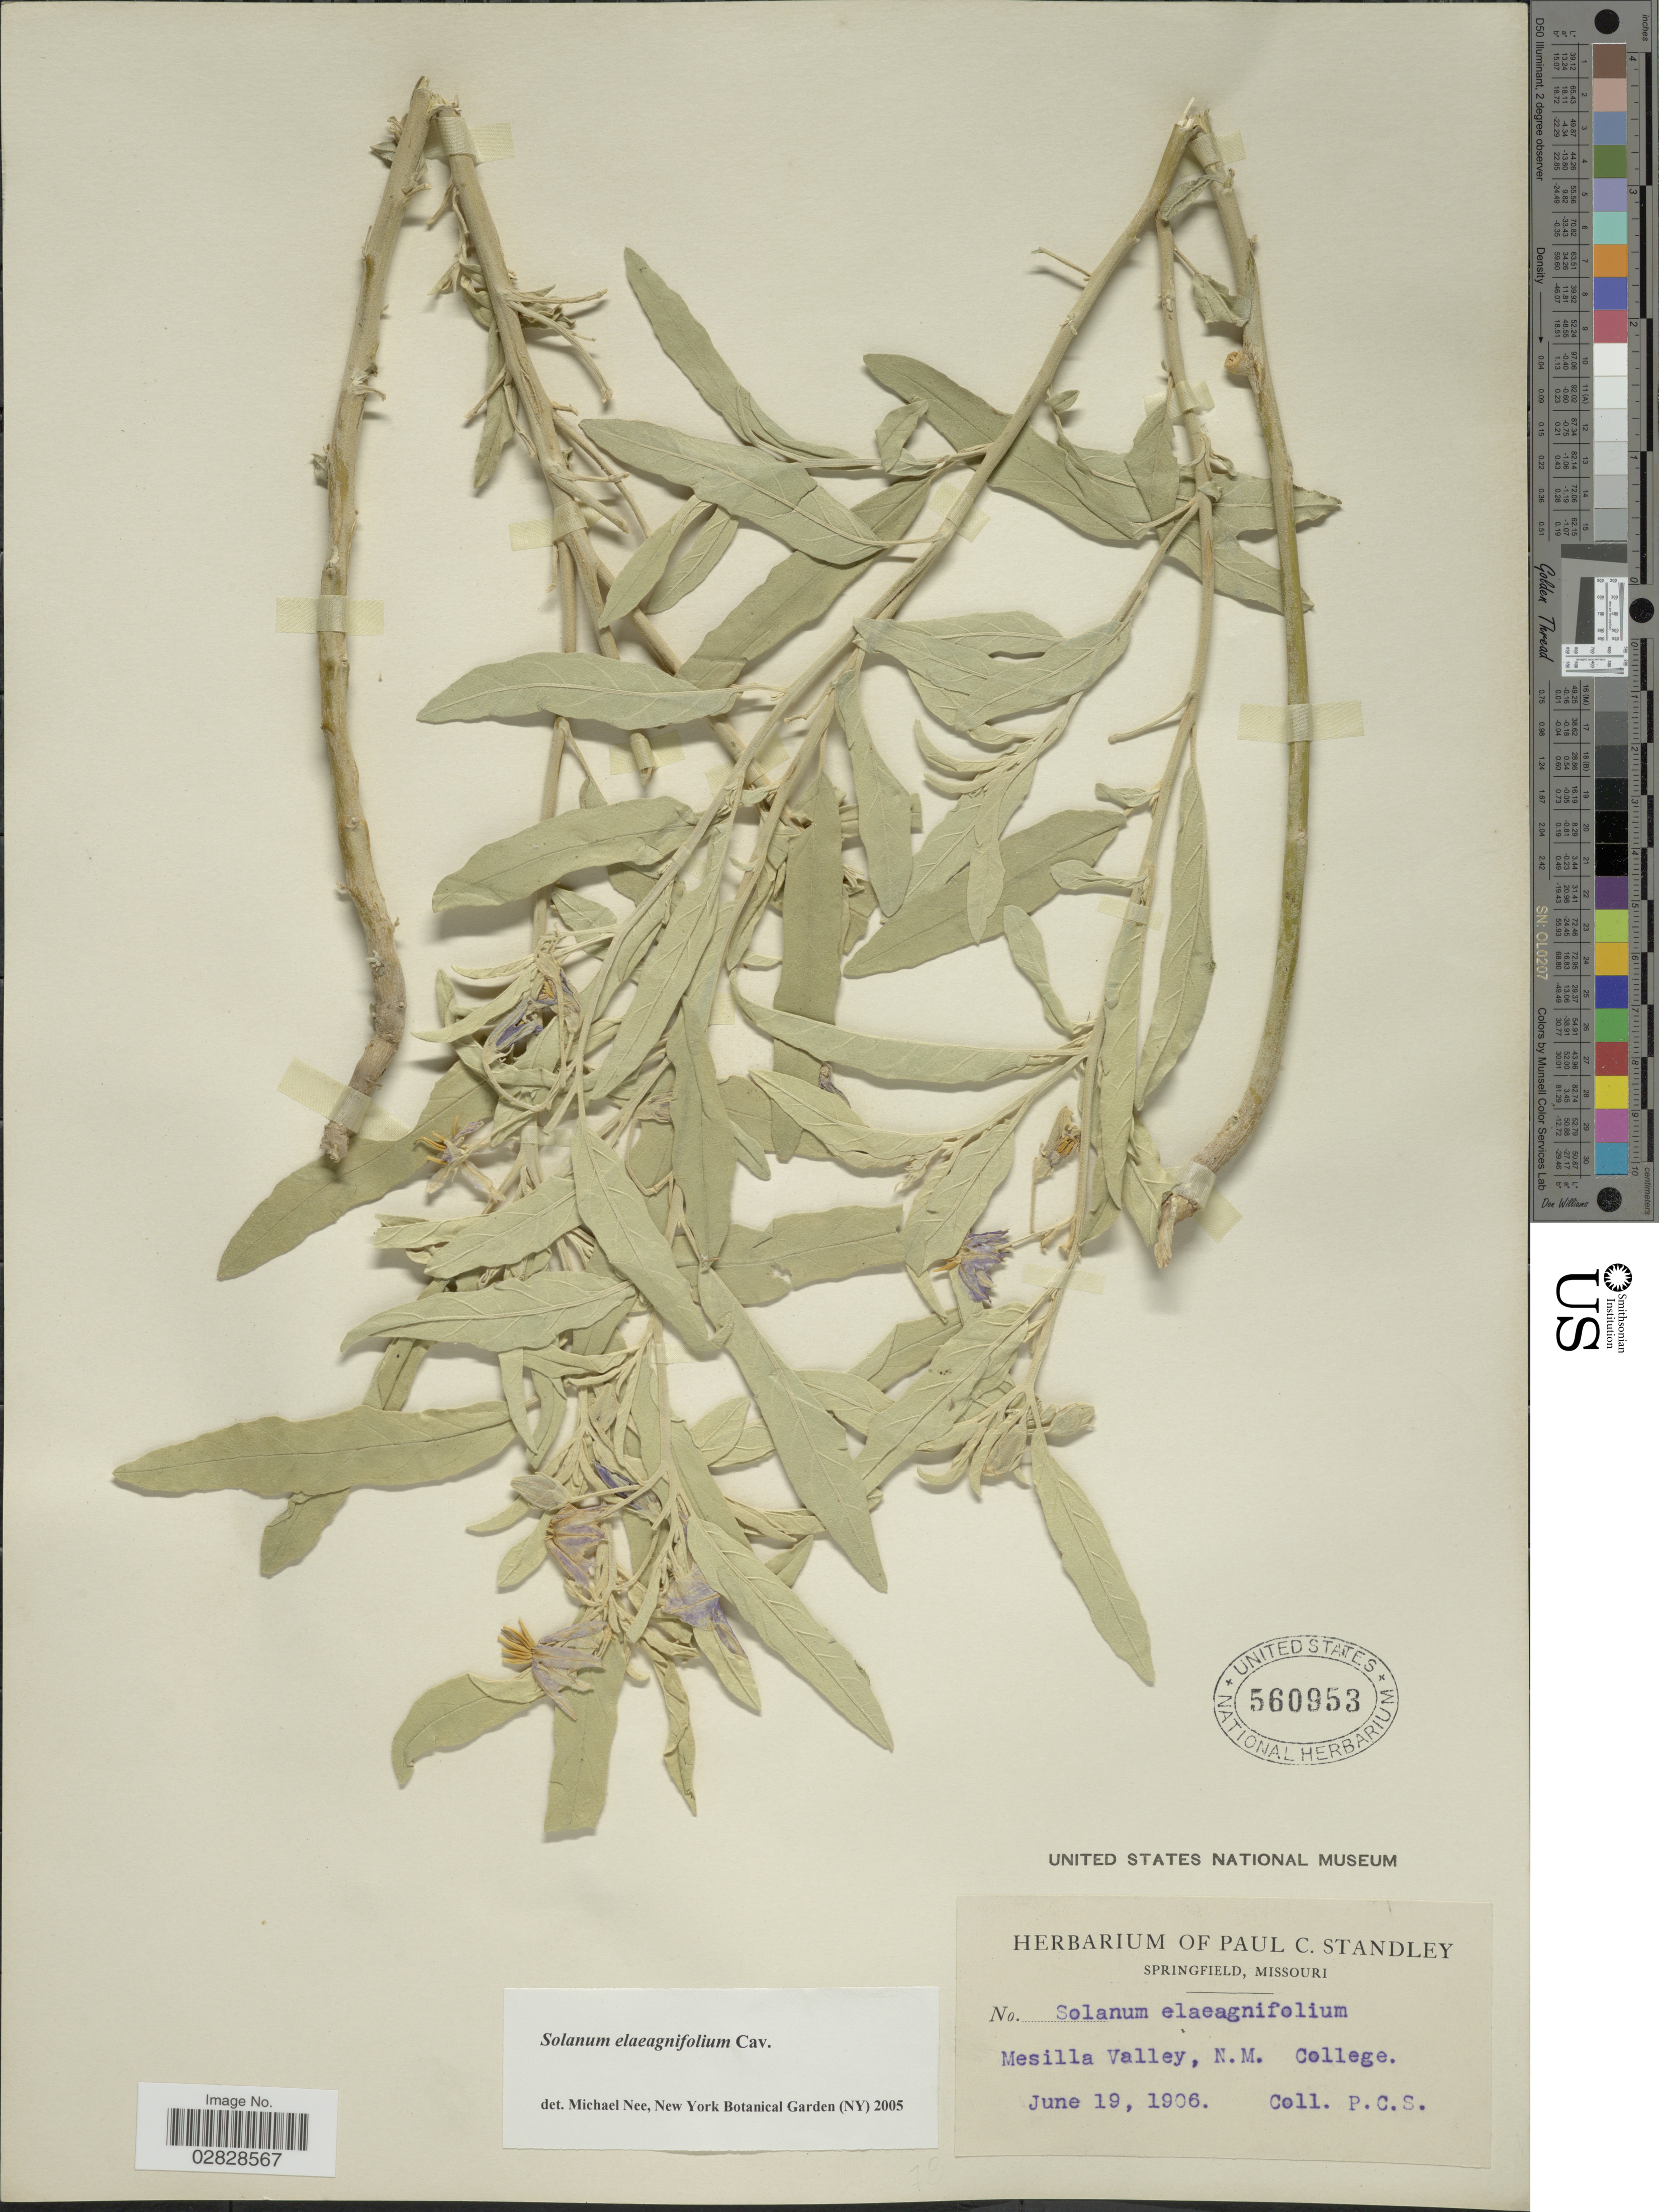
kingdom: Plantae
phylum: Tracheophyta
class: Magnoliopsida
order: Solanales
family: Solanaceae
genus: Solanum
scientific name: Solanum elaeagnifolium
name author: Cav.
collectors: P. C. Standley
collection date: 1906-06-19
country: United States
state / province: New Mexico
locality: Mesilla Valley, N. M. College.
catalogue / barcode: US 560953